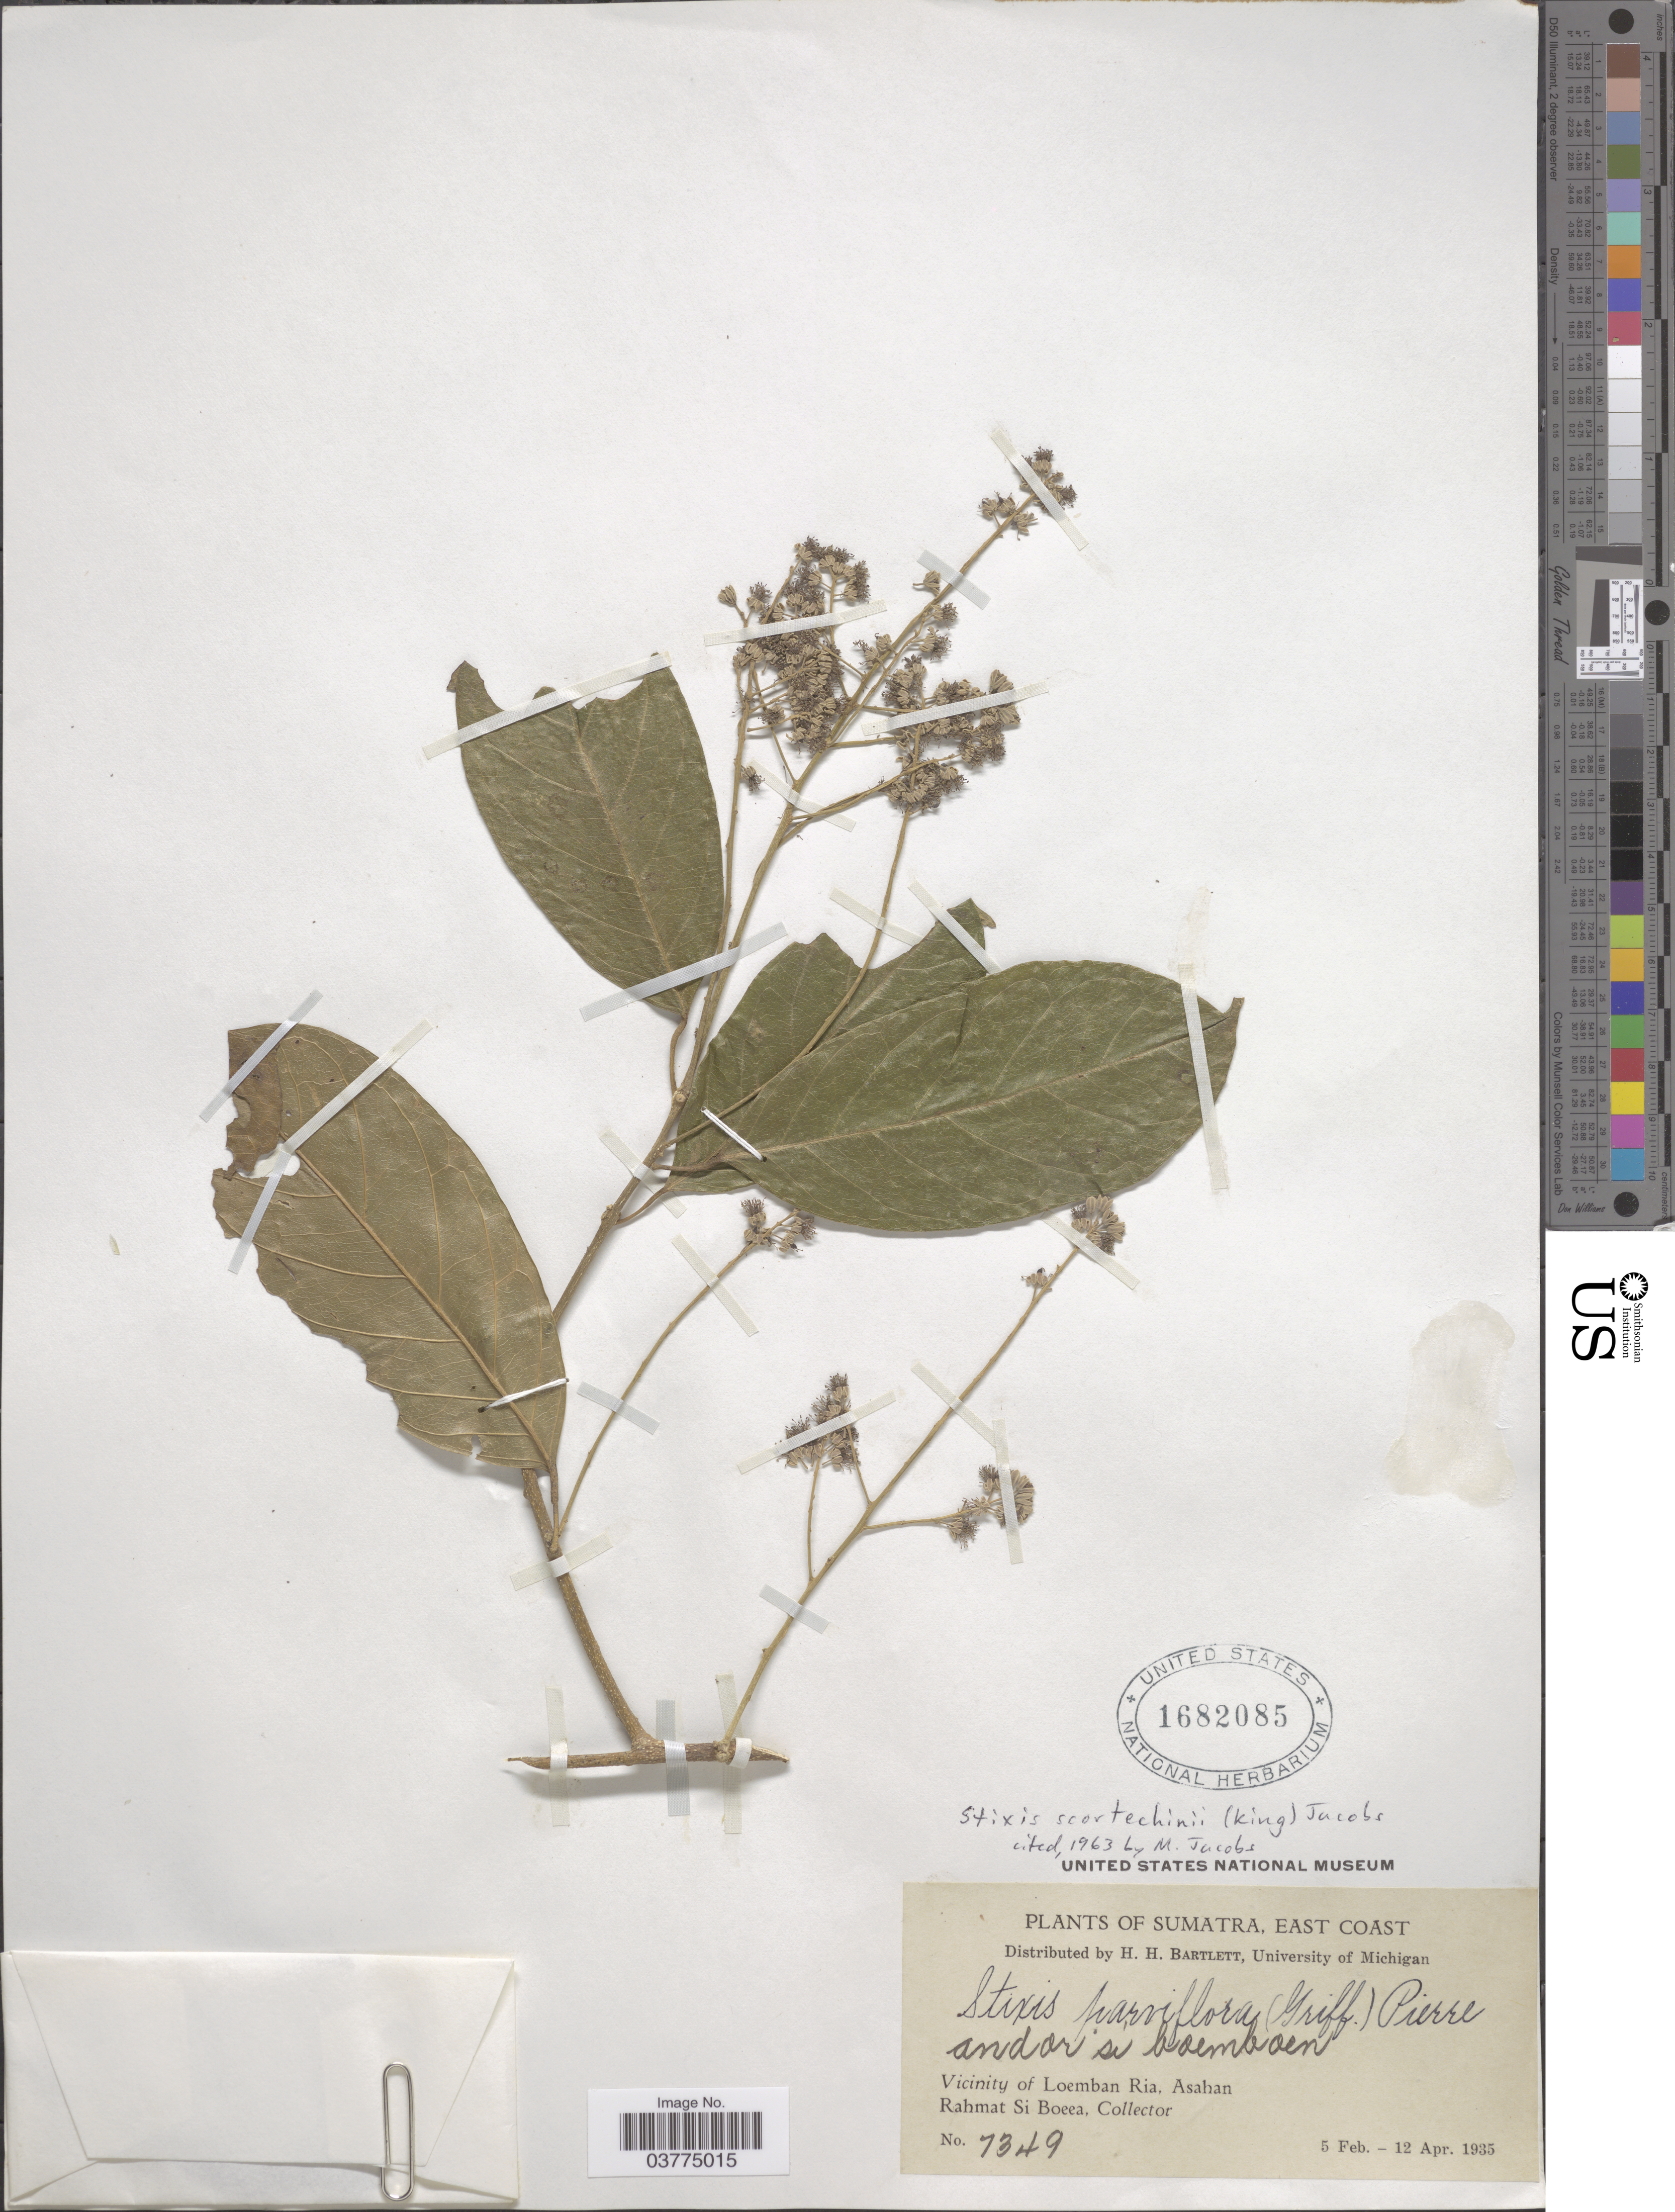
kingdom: Plantae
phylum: Tracheophyta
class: Magnoliopsida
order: Brassicales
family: Stixaceae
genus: Stixis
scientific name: Stixis scotechinii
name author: (King) M. Jacobs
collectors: Rahmat Si Boeea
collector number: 7349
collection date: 1935-02-05/1935-04-12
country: Indonesia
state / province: Sumatra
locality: East Coast, Vicinity of Loemban Ria, Asahan.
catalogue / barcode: US 1682085